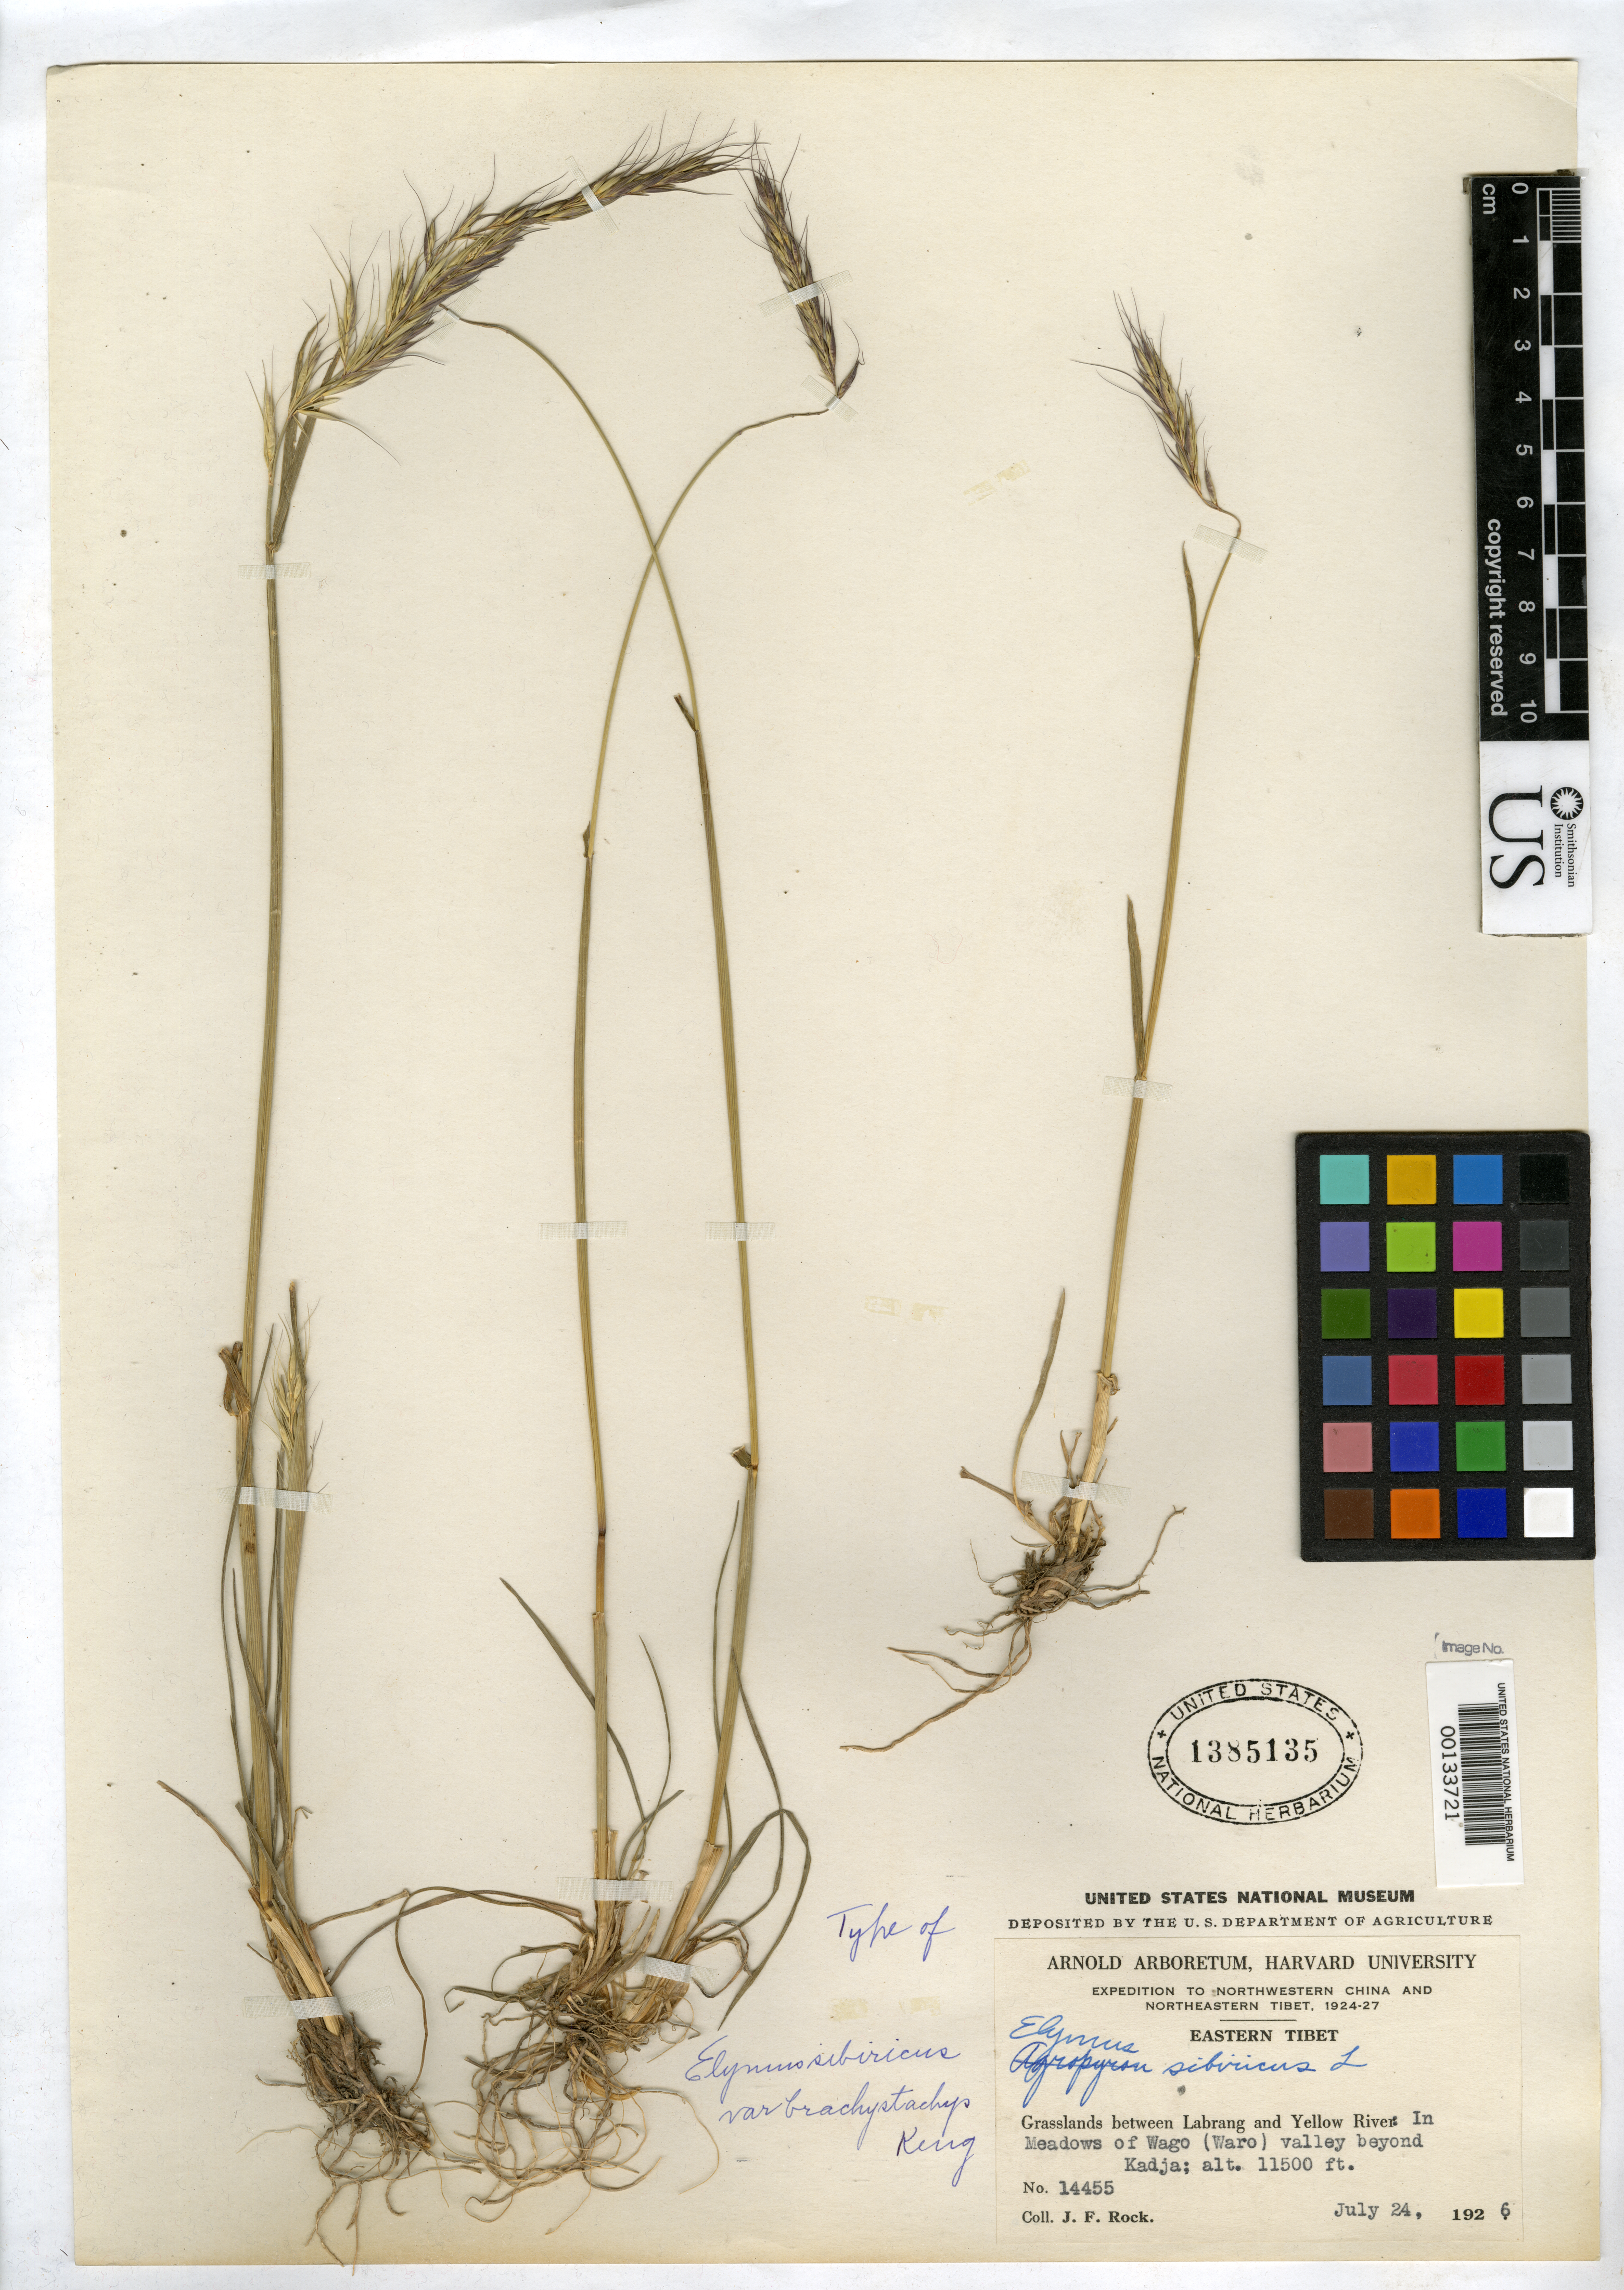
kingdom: Plantae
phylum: Tracheophyta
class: Liliopsida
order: Poales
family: Poaceae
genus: Elymus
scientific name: Elymus sibiricus var. brachystachys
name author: Keng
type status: Holotype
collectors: J. F. Rock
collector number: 14455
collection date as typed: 24 Jul 1926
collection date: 1926-07-24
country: China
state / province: Xizang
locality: Between Labrang and Yellow River, Wago valley beyond Kadja.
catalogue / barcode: US 1385135